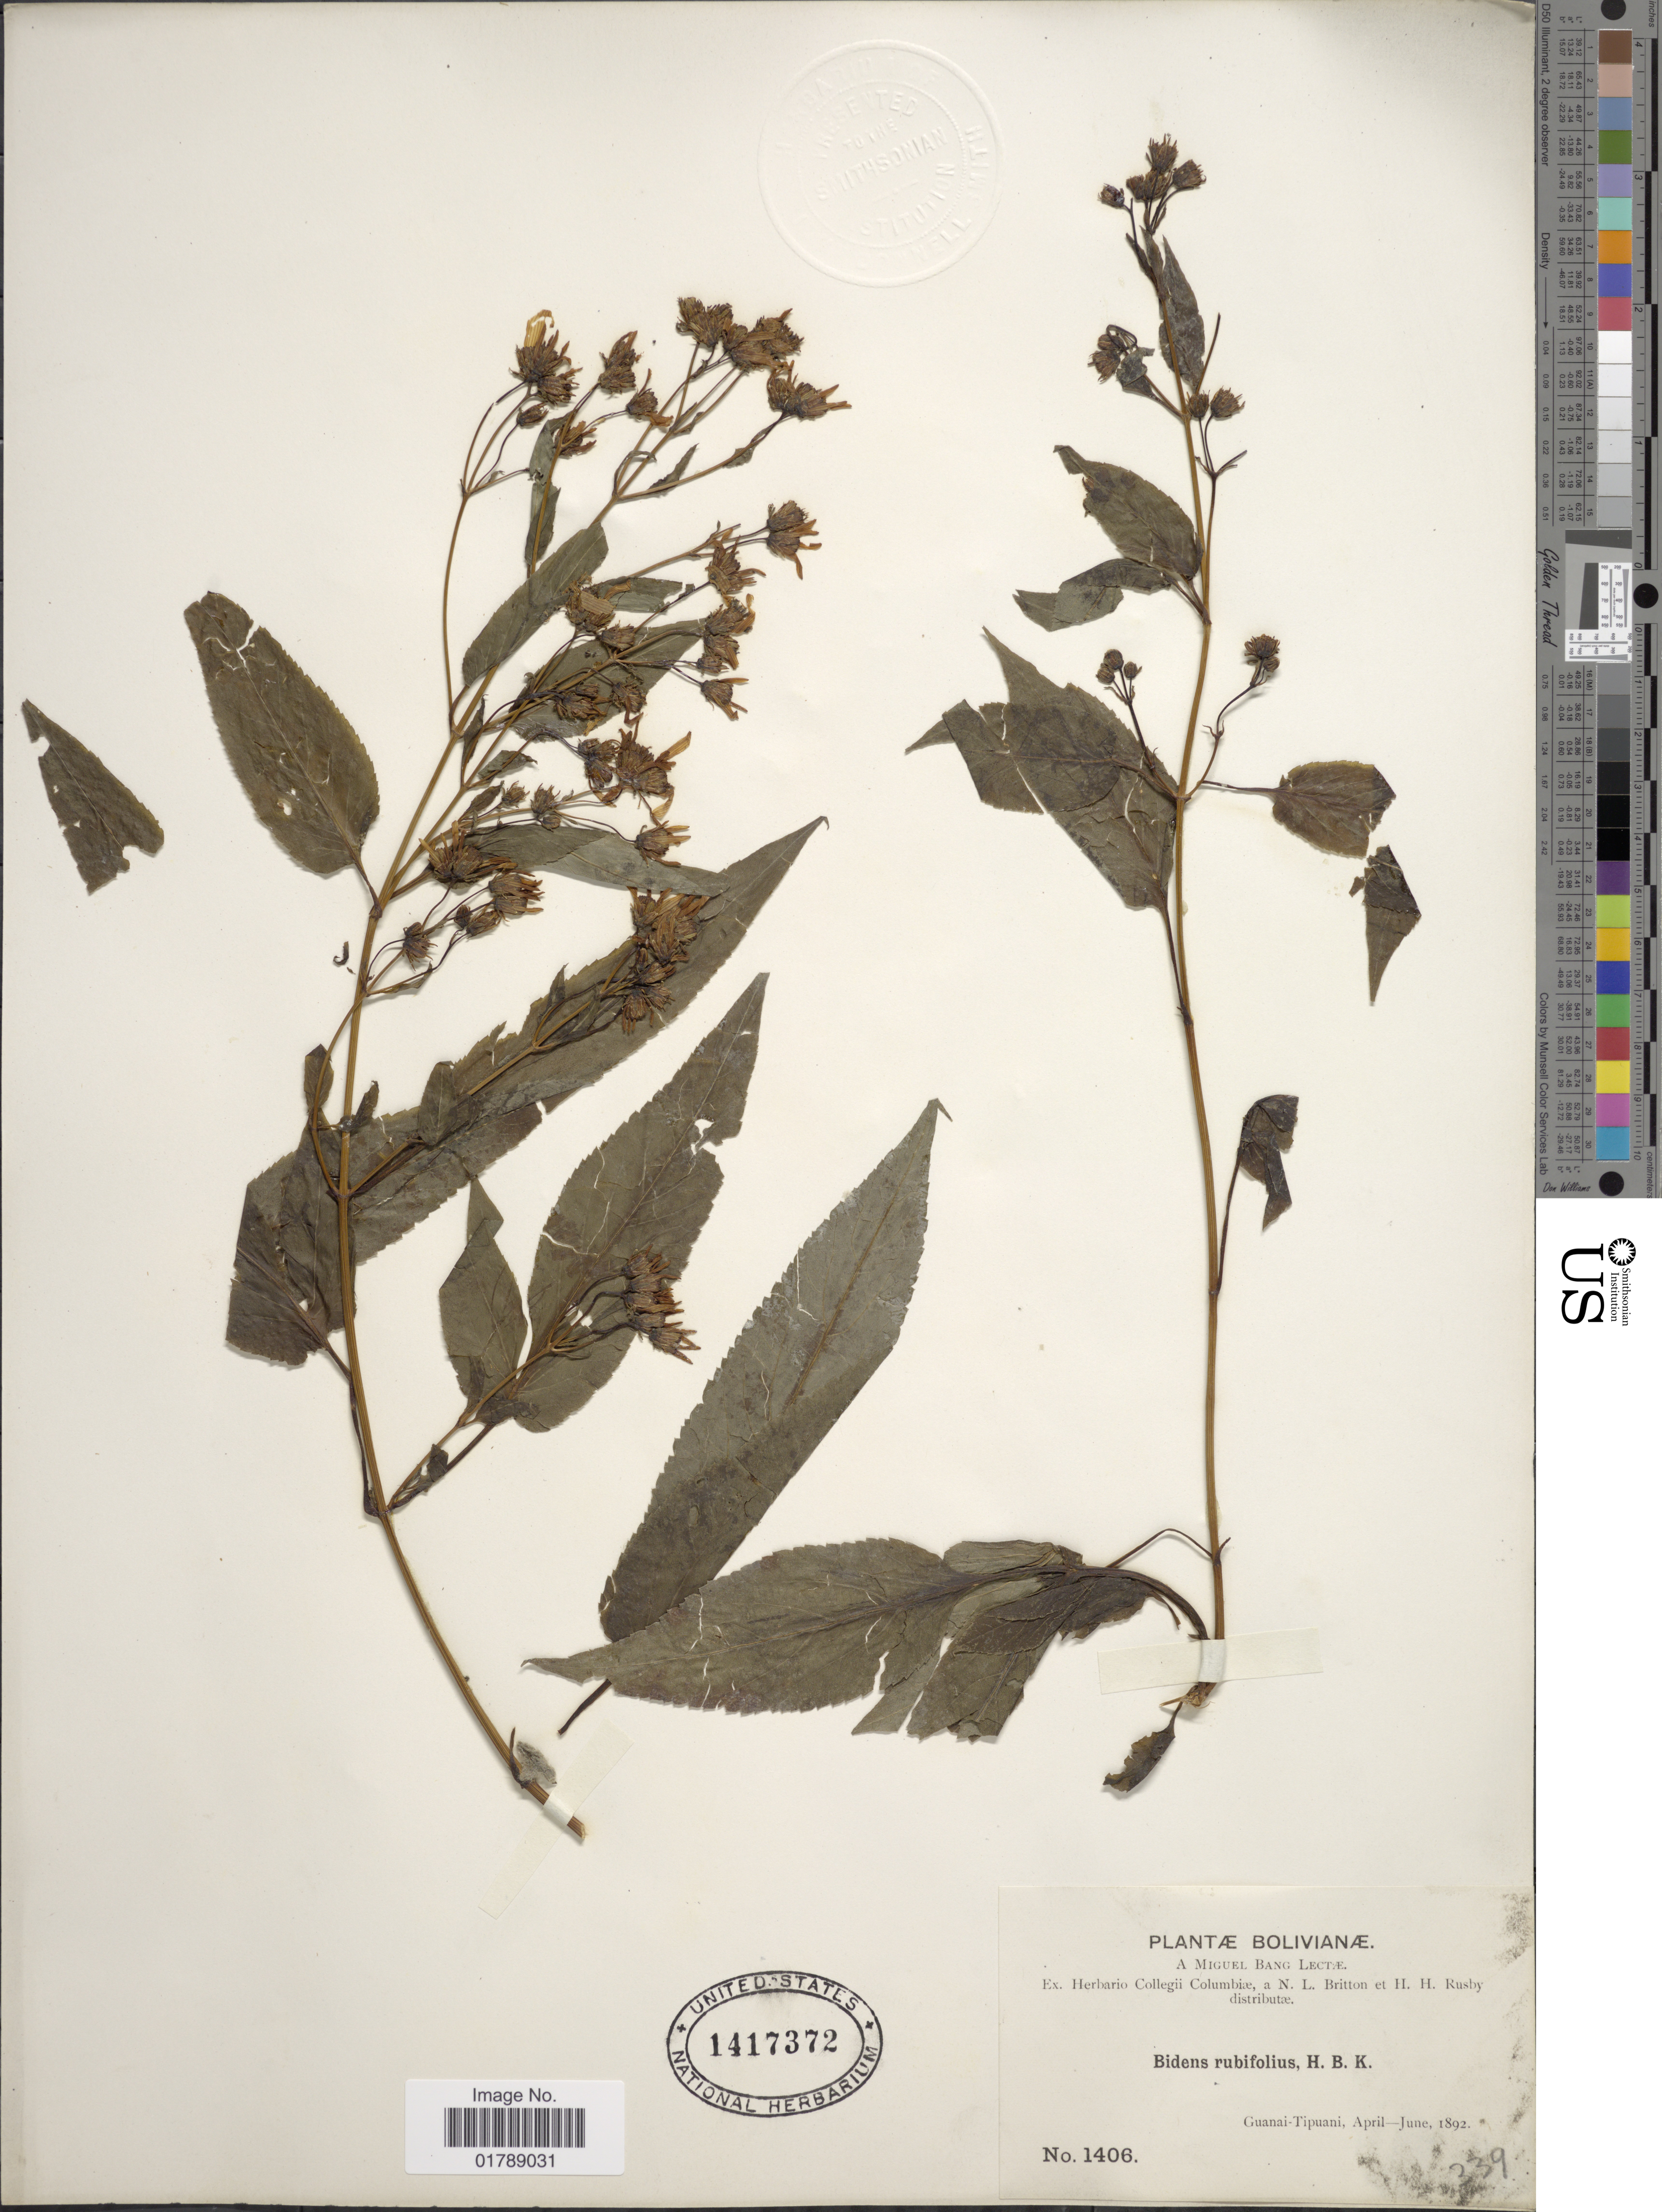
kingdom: Plantae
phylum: Tracheophyta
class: Magnoliopsida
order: Asterales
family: Asteraceae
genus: Bidens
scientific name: Bidens segetum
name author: Mart. ex Colla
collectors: M. Bang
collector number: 1406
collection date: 1892-04/1892-06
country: Bolivia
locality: Guanai-Tipuani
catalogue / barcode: US 1417372